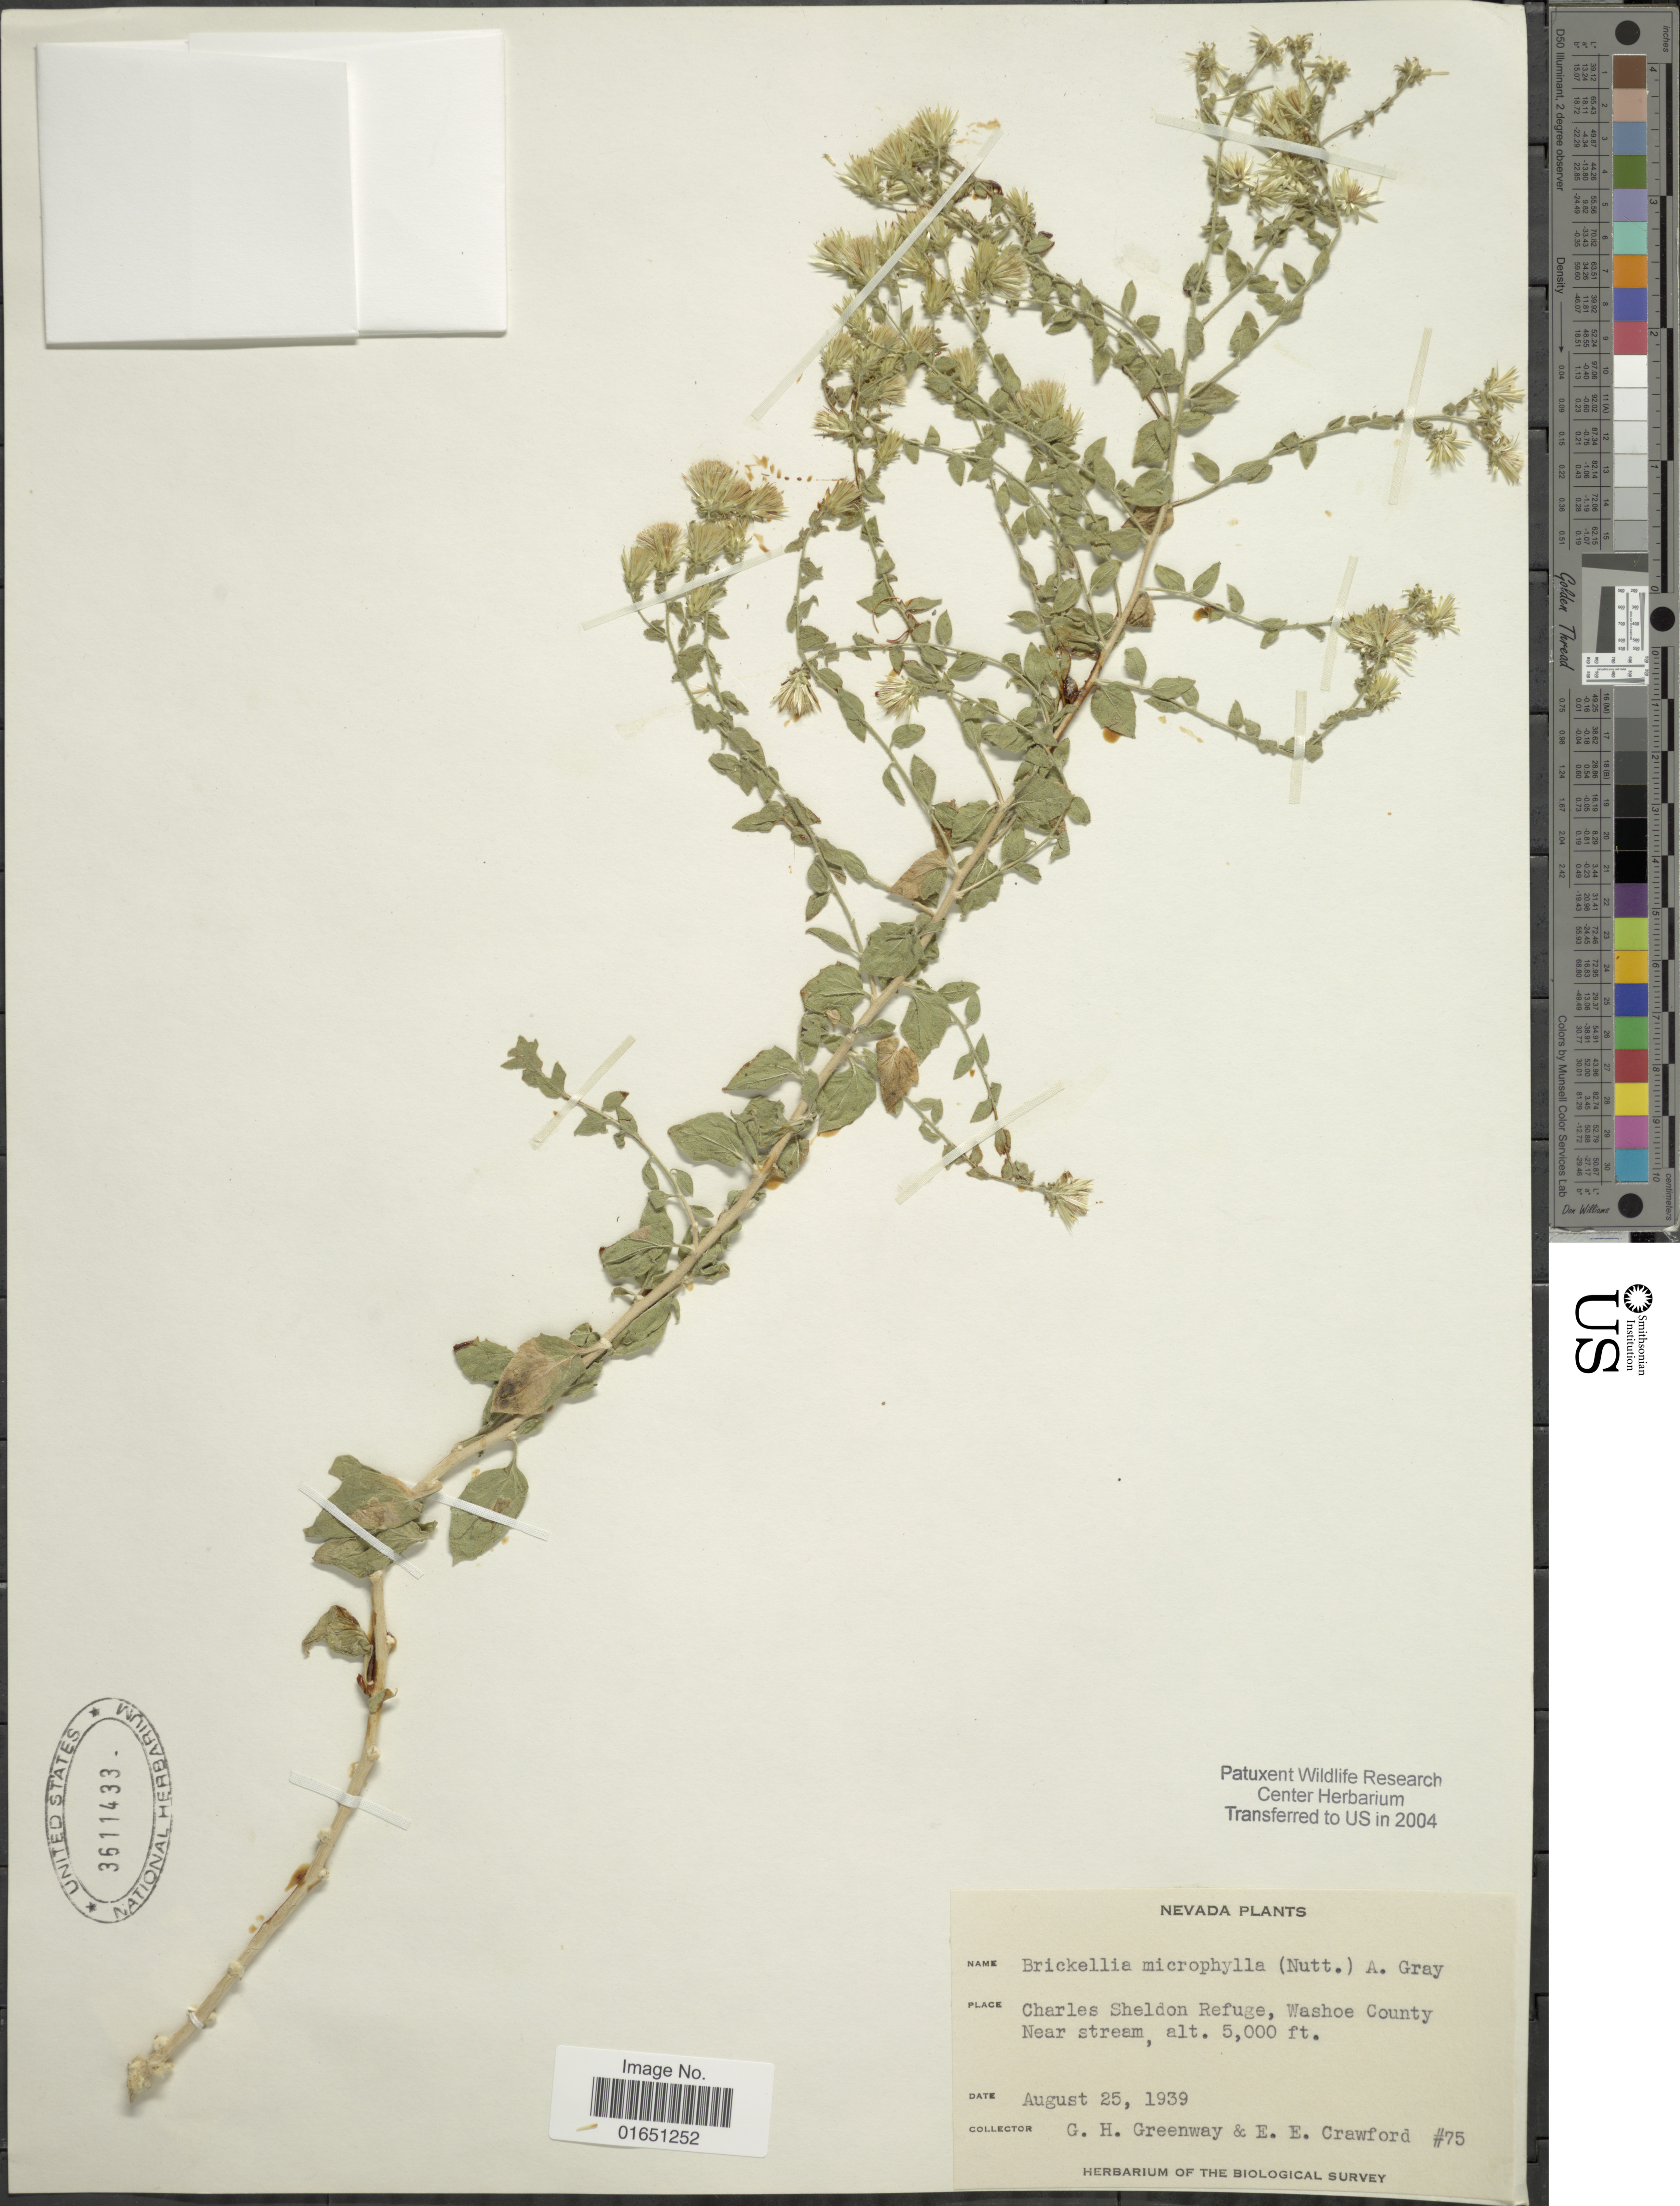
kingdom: Plantae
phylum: Tracheophyta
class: Magnoliopsida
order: Asterales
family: Asteraceae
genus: Brickellia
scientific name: Brickellia microphylla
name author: (Nutt.) A. Gray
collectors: G. Greenway & E. Crawford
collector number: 75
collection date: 1939-08-25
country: United States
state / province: Nevada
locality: Charles Sheldon Refuge, Washoe County, Near stream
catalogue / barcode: US 3611433